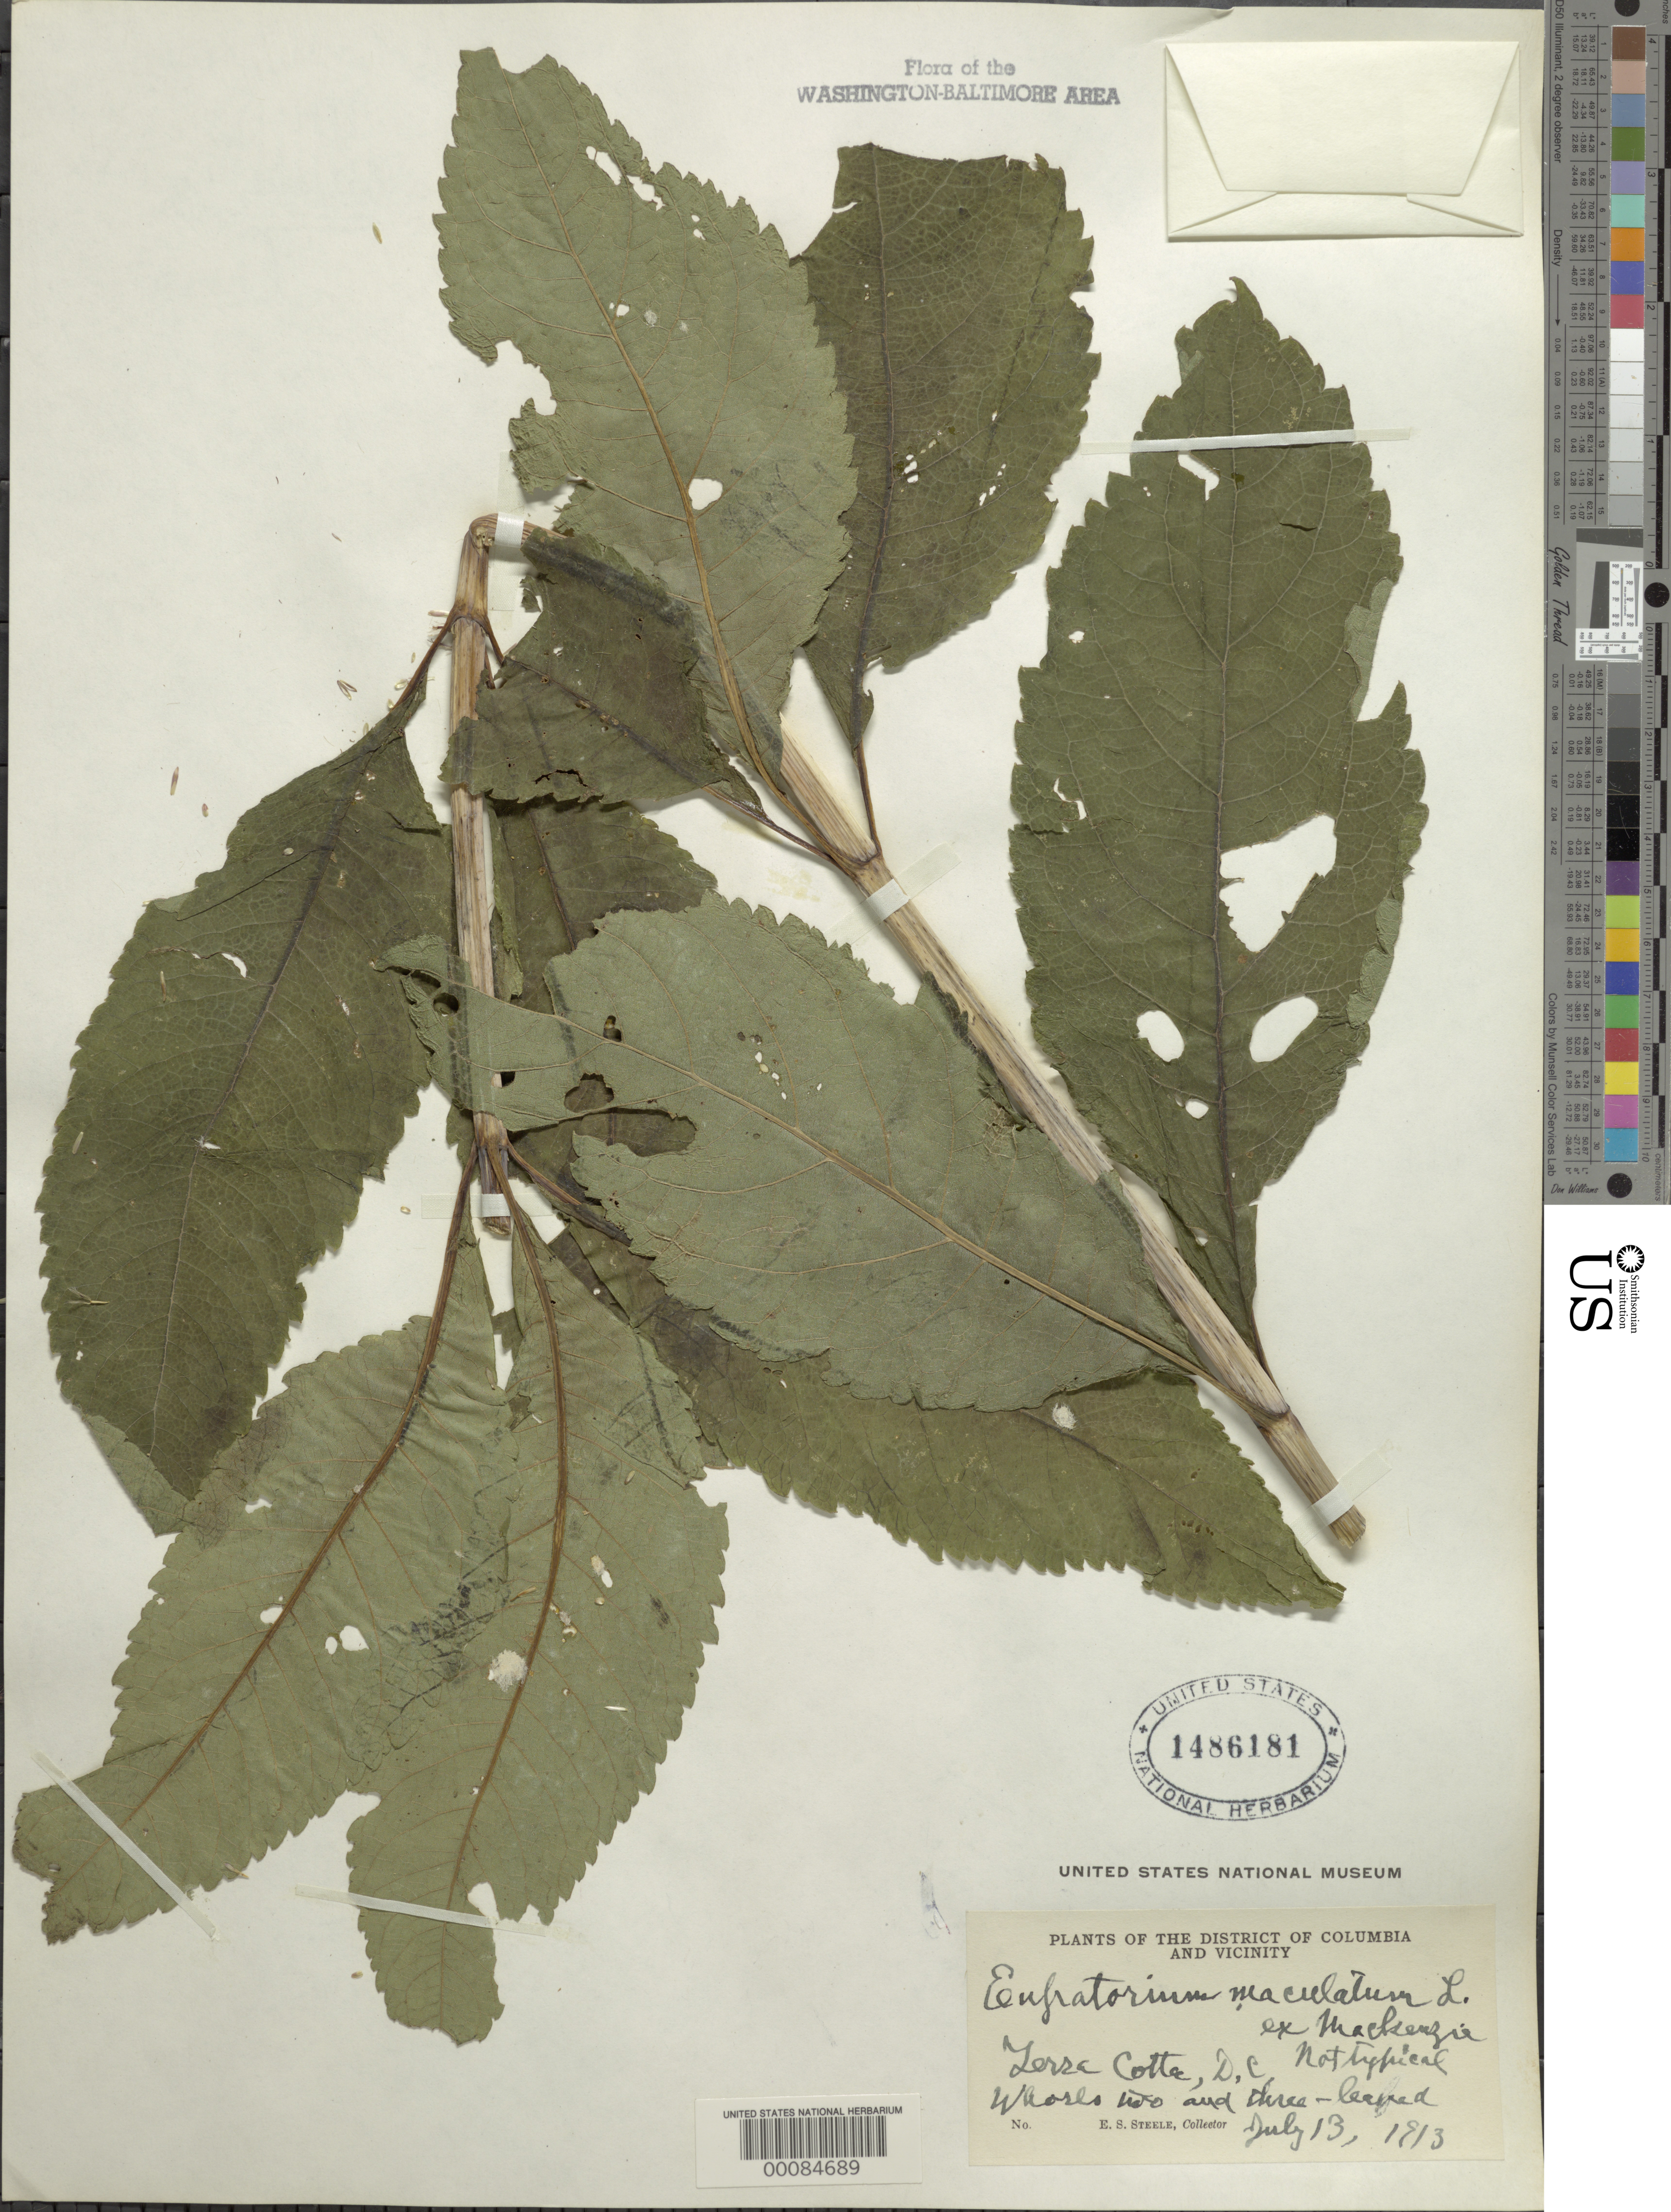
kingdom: Plantae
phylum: Tracheophyta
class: Magnoliopsida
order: Asterales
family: Asteraceae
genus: Eupatorium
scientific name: Eupatorium fistulosum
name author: Barratt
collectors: E. Steele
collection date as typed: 13 Jul 1913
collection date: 1913-07-13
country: United States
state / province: District of Columbia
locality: Terra Cotta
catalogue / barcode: US 1486181